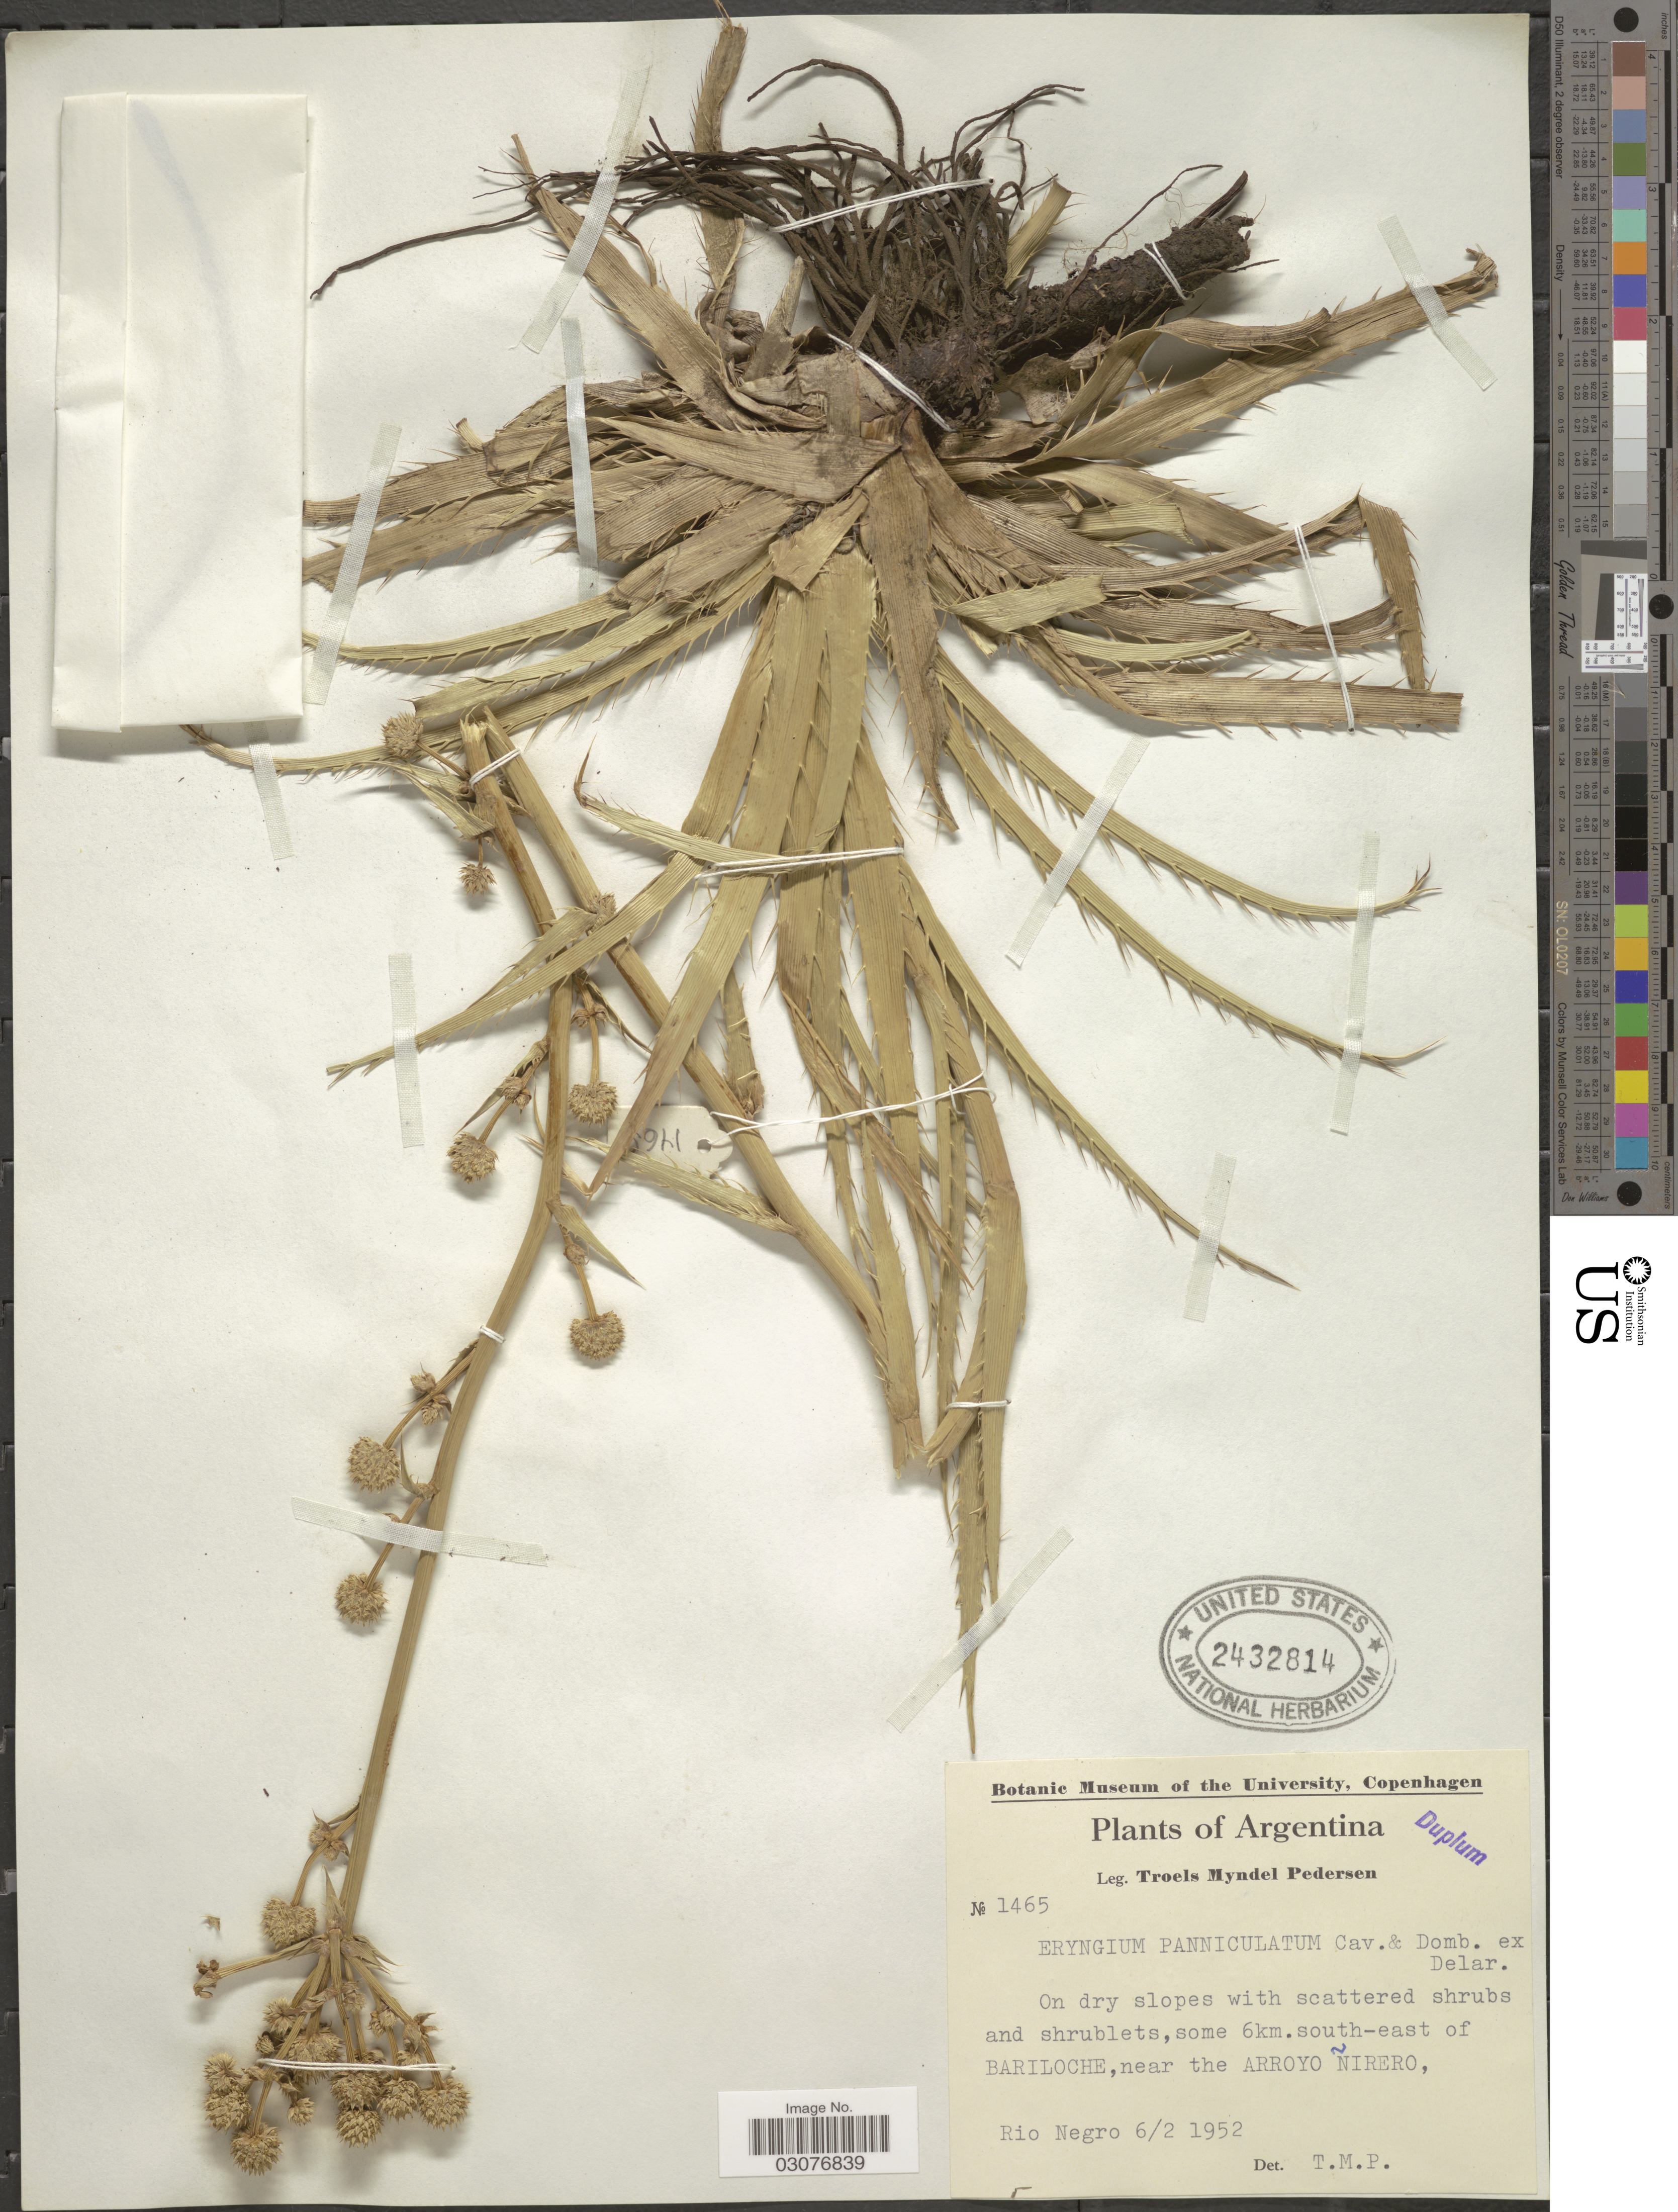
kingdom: Plantae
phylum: Tracheophyta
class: Magnoliopsida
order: Apiales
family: Apiaceae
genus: Eryngium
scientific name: Eryngium paniculatum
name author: Dombey ex Cav. & F. Delaroche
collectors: T. Pederson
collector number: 1465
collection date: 1952-02-06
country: Argentina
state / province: Rio Negro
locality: Some 6km. south-east of Bariloche, near the Arroyo Ñirero.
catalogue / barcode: US 2432814